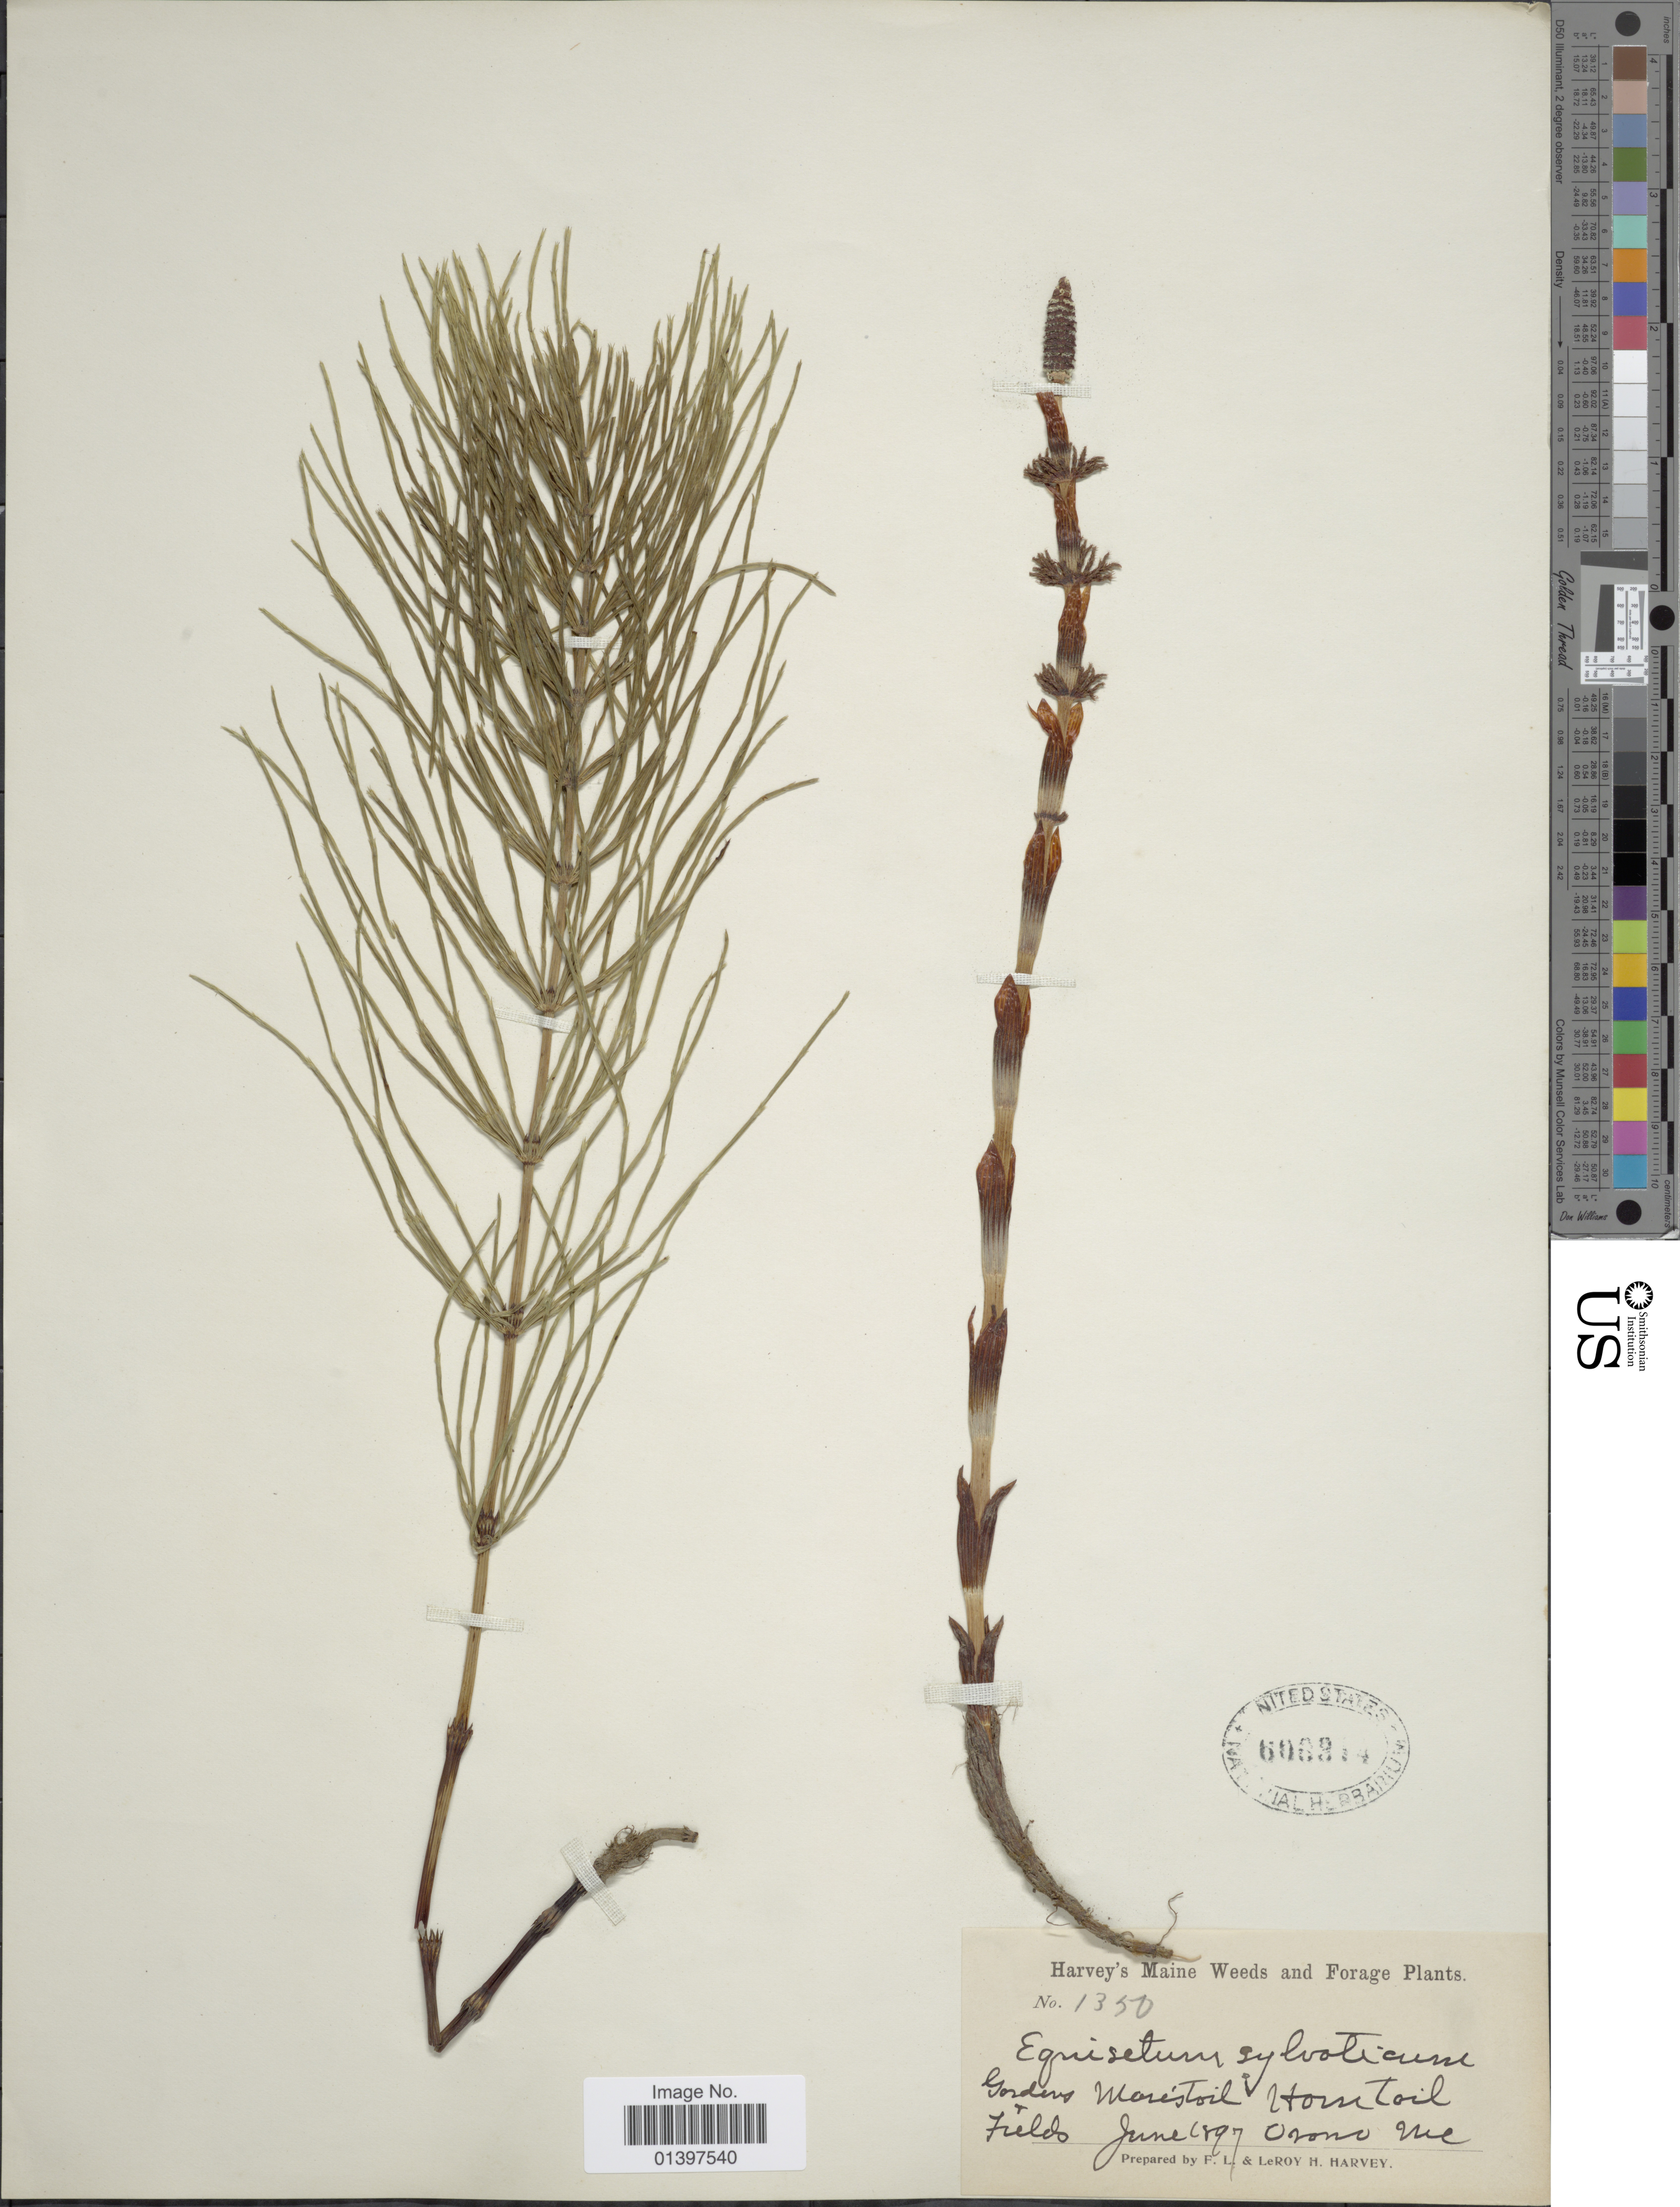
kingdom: Plantae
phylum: Tracheophyta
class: Polypodiopsida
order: Equisetales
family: Equisetaceae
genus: Equisetum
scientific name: Equisetum sylvaticum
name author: L.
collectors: F. L. Harvey & L. H. Harvey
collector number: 1350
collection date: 1897-06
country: United States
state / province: Maine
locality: Gardens Marestail Horsetail, Orono ME